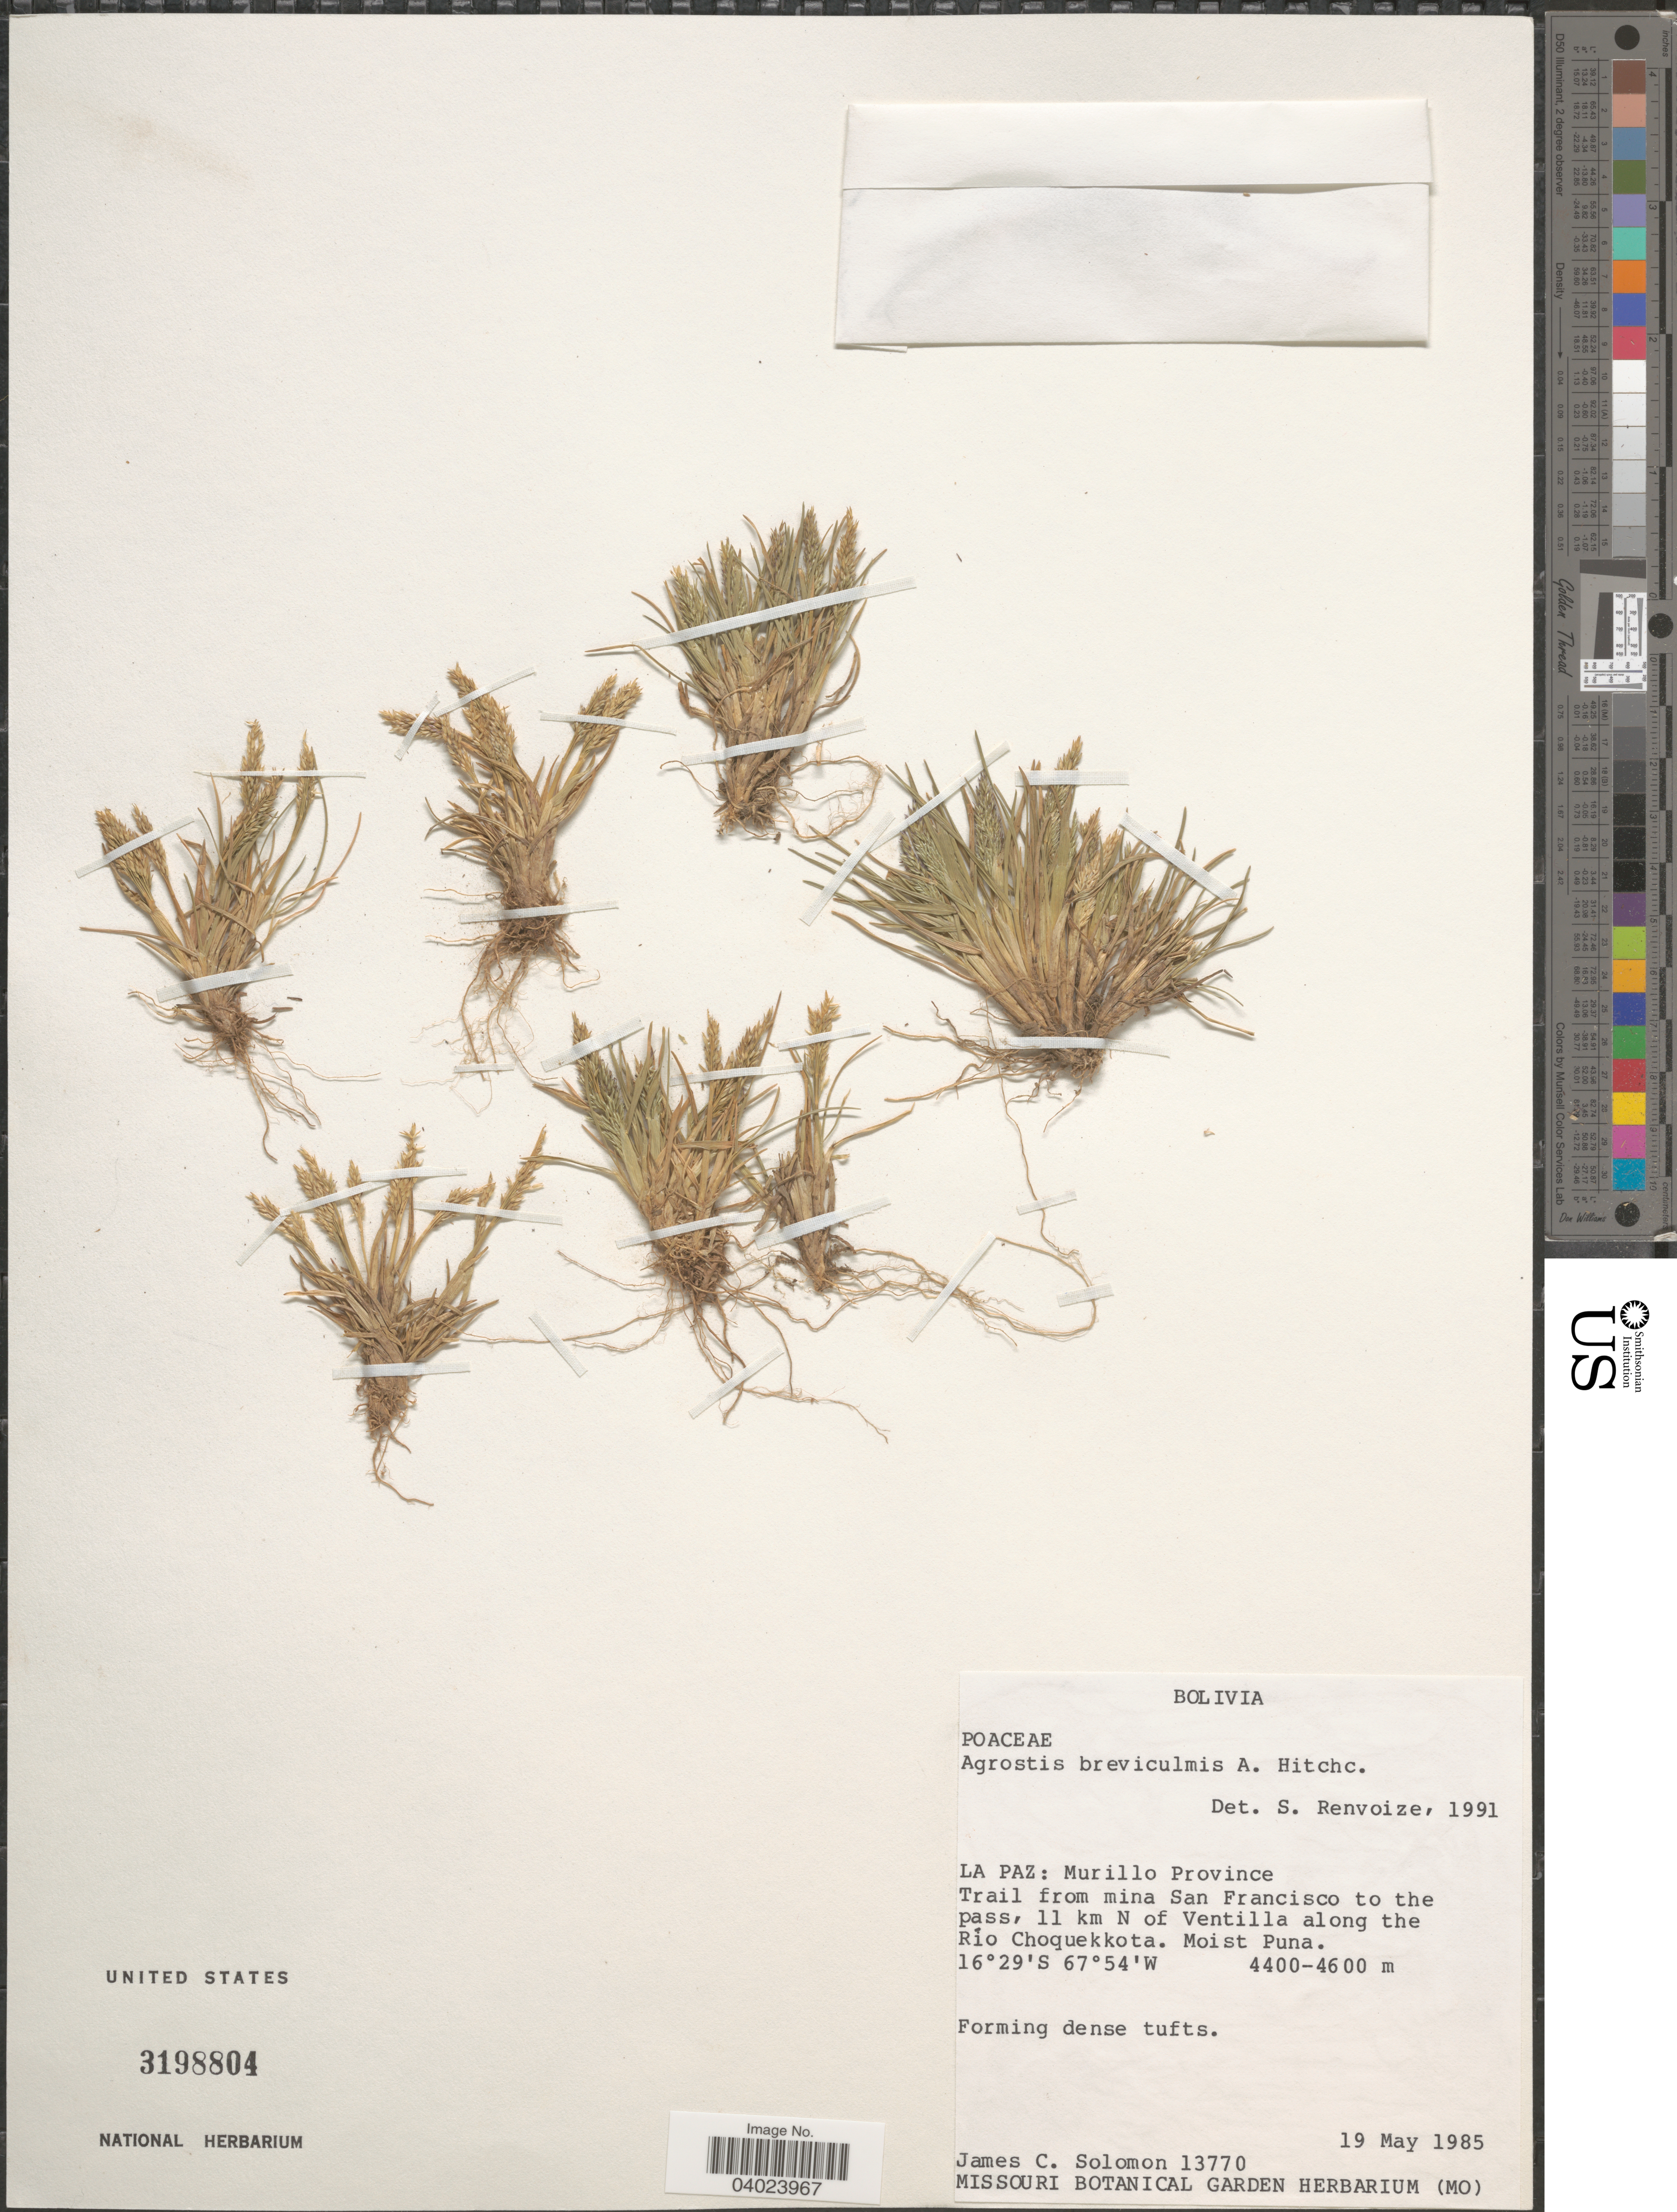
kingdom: Plantae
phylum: Tracheophyta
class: Liliopsida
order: Poales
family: Poaceae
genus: Agrostis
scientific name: Agrostis breviculmis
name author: Hitchc.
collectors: J. C. Solomon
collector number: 13770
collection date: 1985-05-19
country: Bolivia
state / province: La Paz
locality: Murillo Province. Trail from mina San Francisco to the pass, 11 km N of Ventilla along the Rio Choquekkota. Moist Puna.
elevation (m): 4400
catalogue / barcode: US 3198804